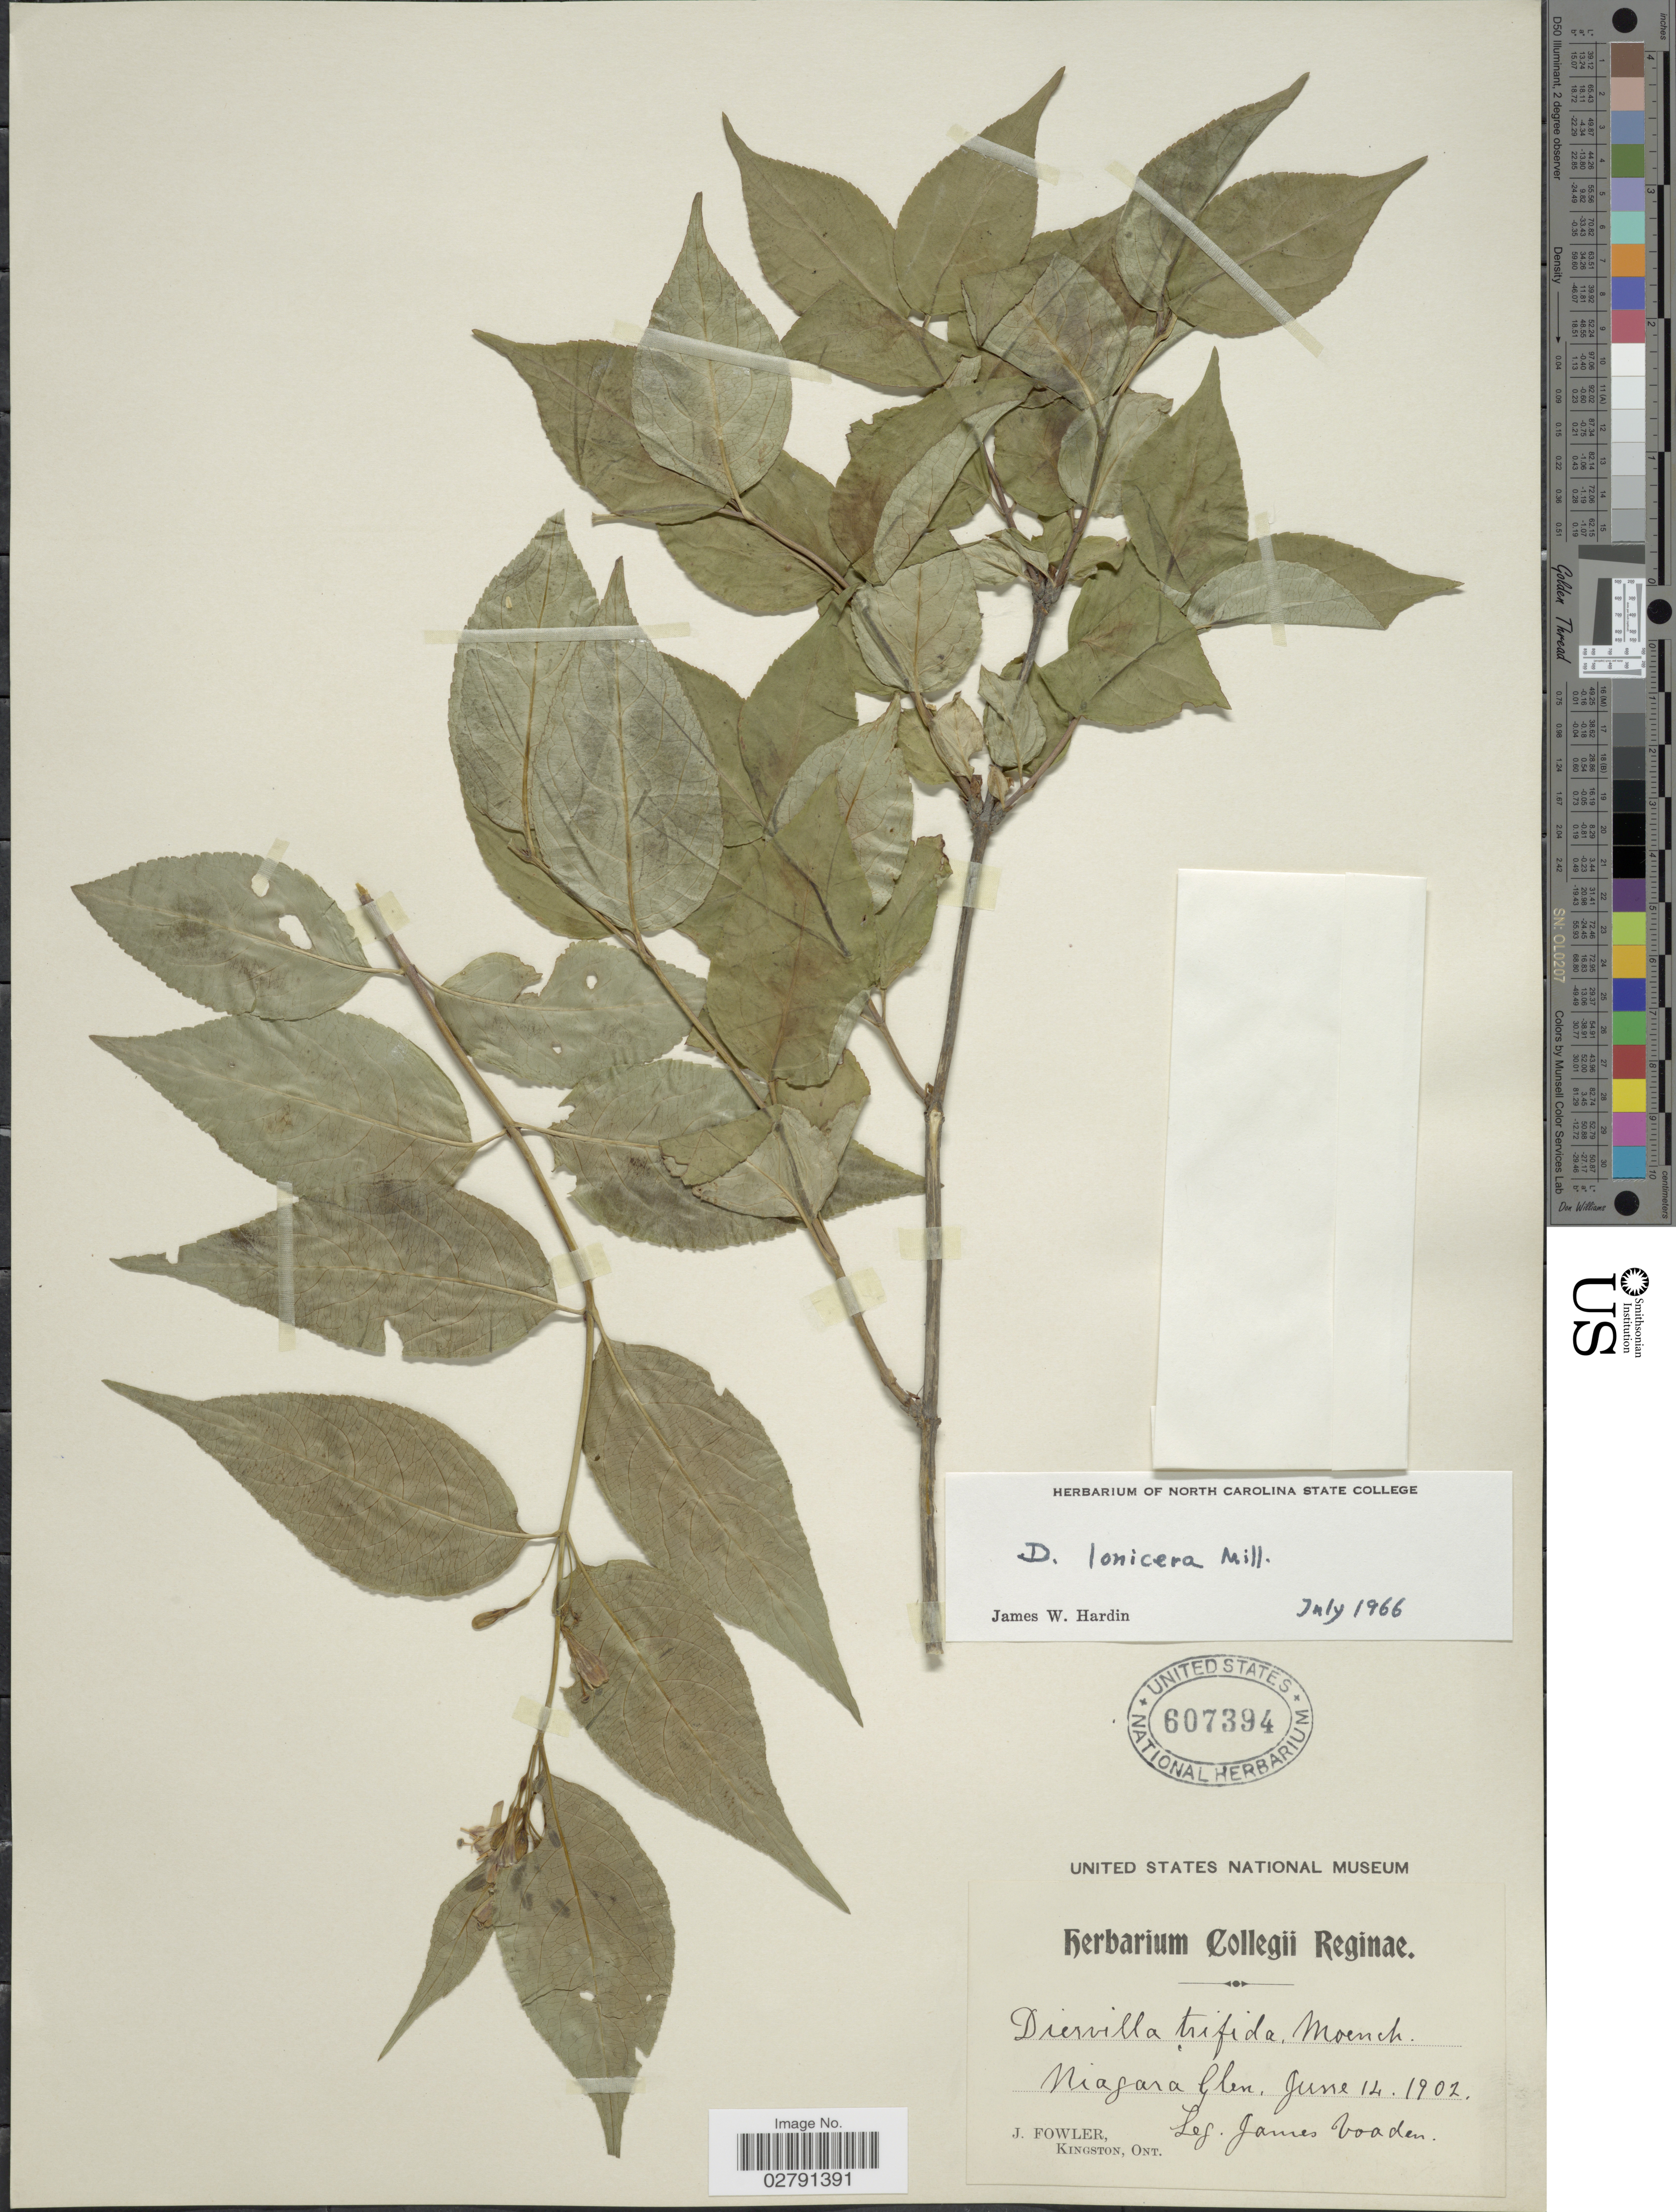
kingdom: Plantae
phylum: Tracheophyta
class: Magnoliopsida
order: Dipsacales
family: Caprifoliaceae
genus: Diervilla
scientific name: Diervilla lonicera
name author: Mill.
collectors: J. Voaden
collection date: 1902-06-14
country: Canada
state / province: Ontario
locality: Niagara Glen.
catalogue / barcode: US 607394